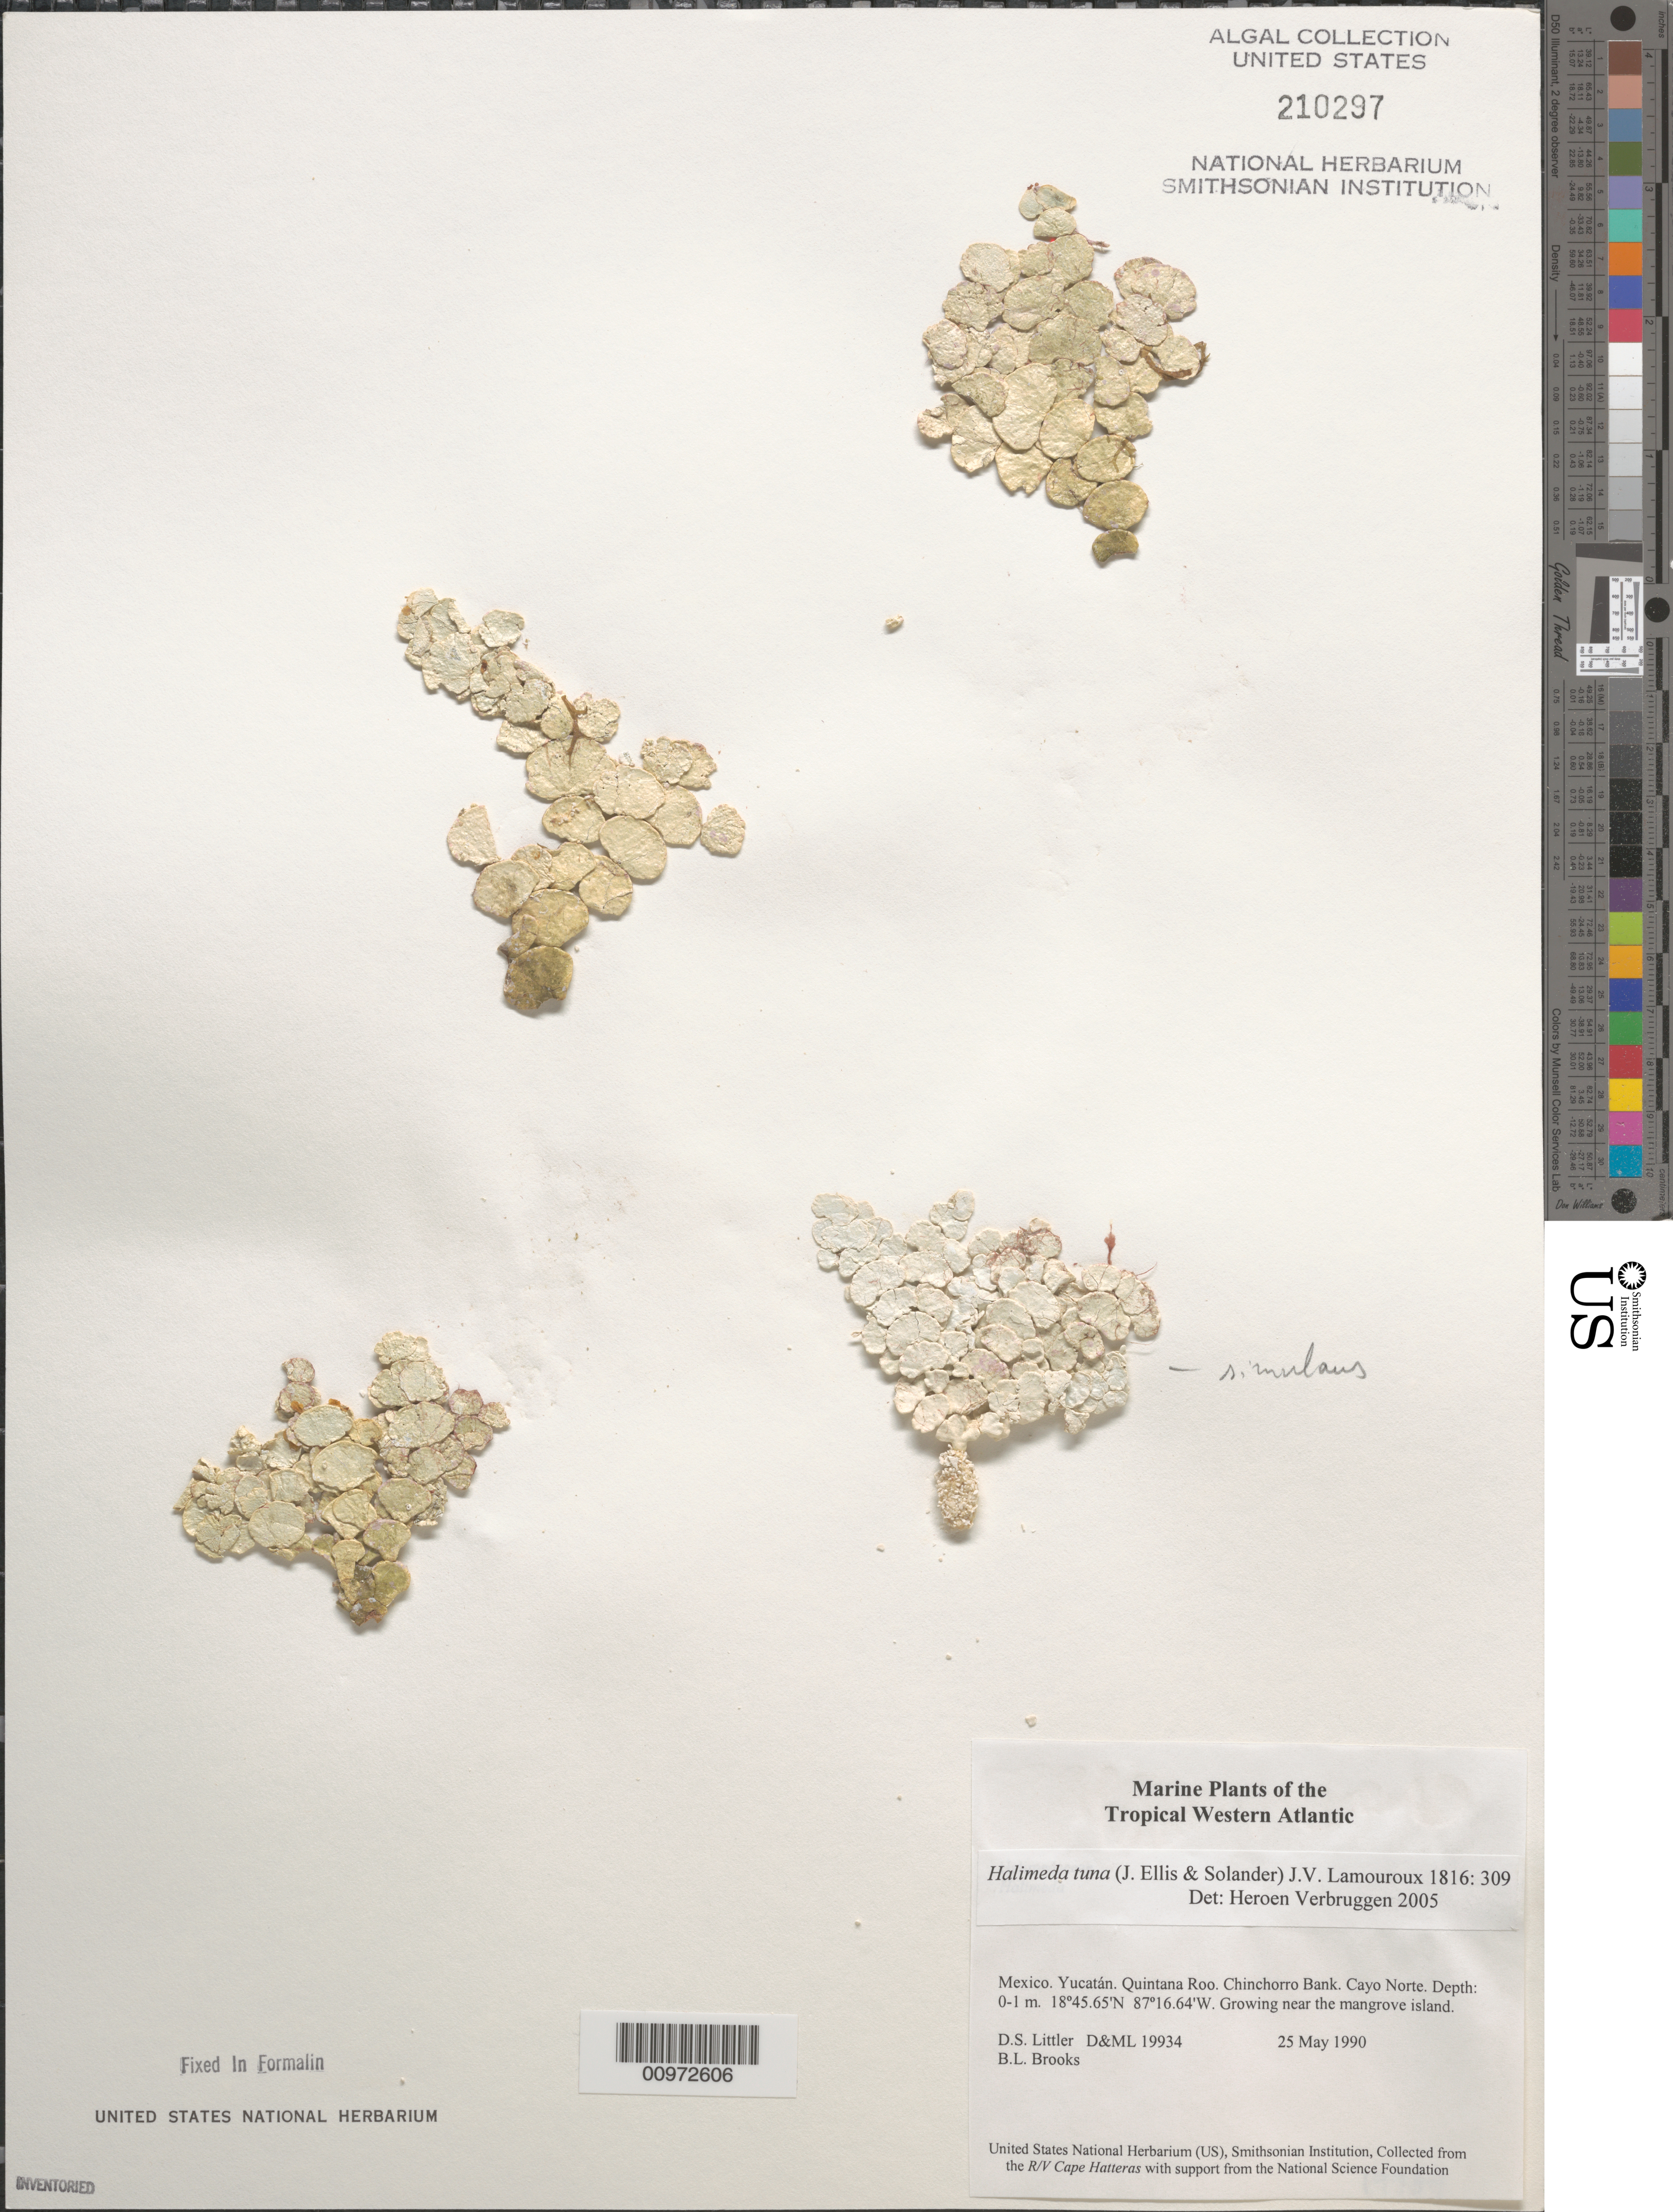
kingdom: Plantae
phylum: Chlorophyta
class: Ulvophyceae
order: Bryopsidales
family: Halimedaceae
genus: Halimeda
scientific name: Halimeda tuna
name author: (J. Ellis & Sol.) J.V.Lamouroux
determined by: Verbruggen, H.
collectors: D. S. Littler & B. Brooks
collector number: D&ML 19934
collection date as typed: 25 May 1990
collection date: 1990-05-25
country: Mexico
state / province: Quintana Roo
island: Cayo Norte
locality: Chinchorro Bank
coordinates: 18 45.65'N, 87 16.64'W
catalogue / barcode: US 210297